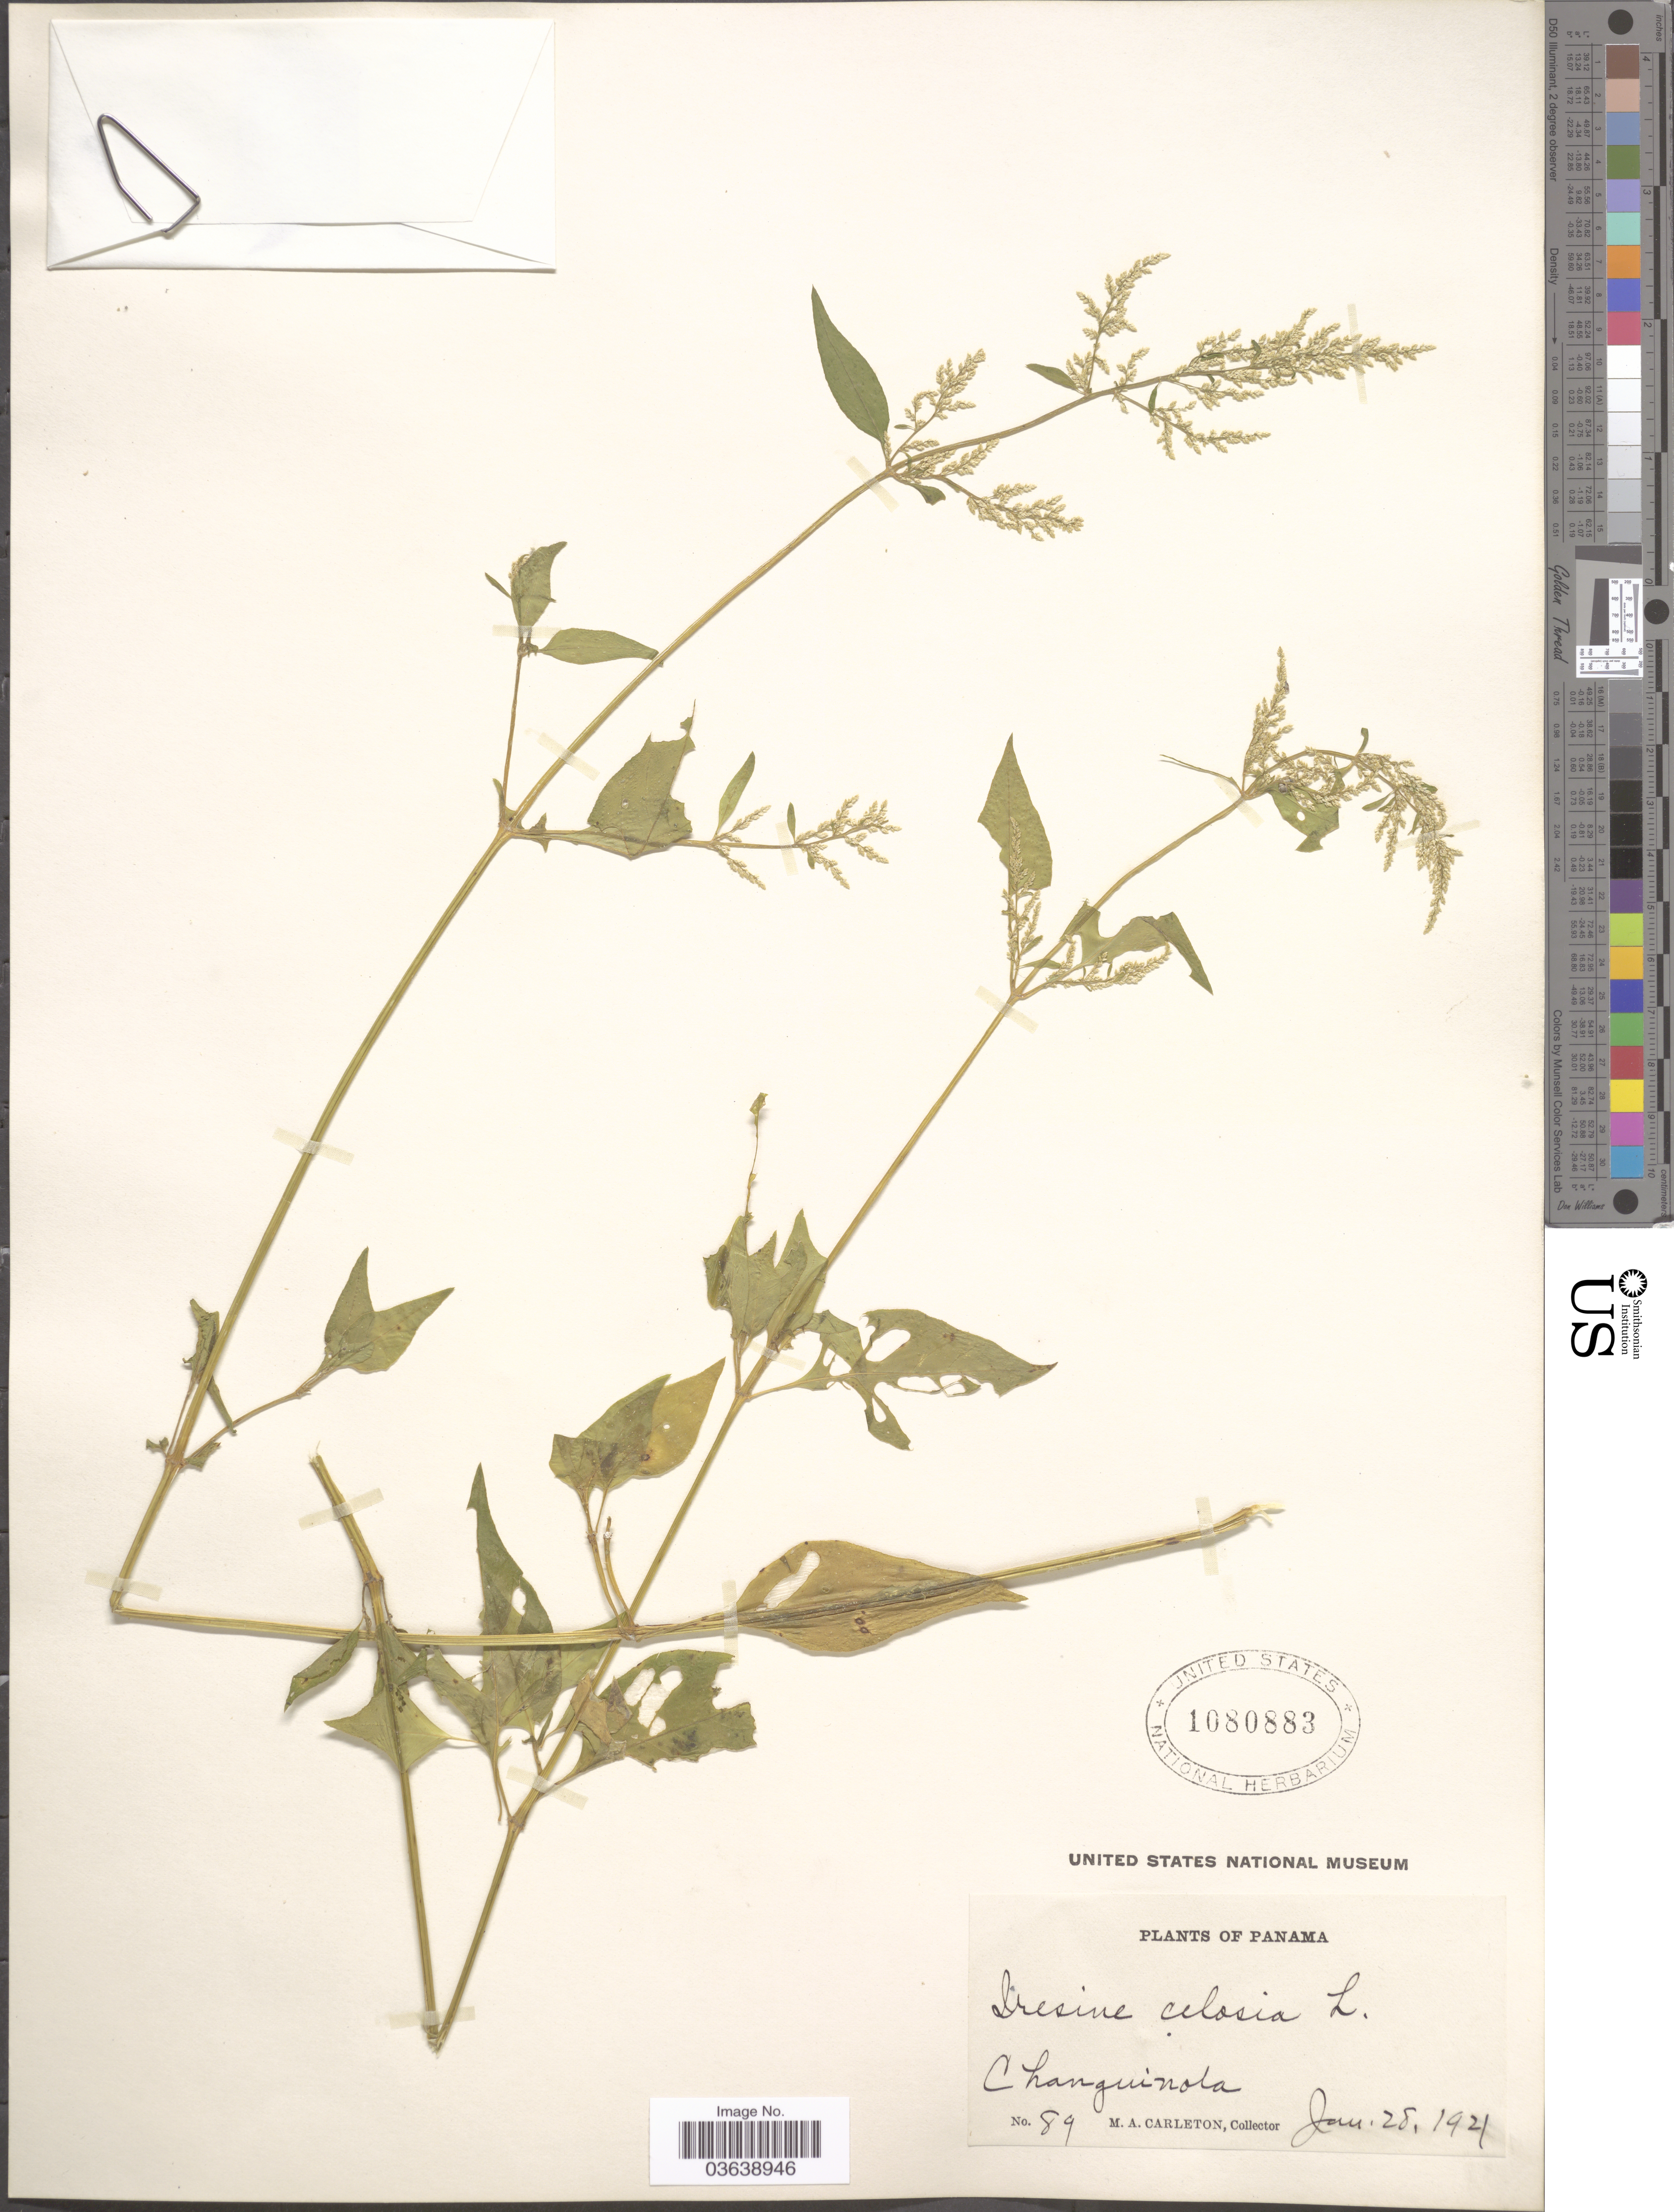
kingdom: Plantae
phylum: Tracheophyta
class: Magnoliopsida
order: Caryophyllales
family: Amaranthaceae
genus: Iresine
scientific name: Iresine celosia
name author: L.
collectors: M. A. Carleton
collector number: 89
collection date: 1921-01-28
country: Panama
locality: Changuinola.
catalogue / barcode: US 1080883